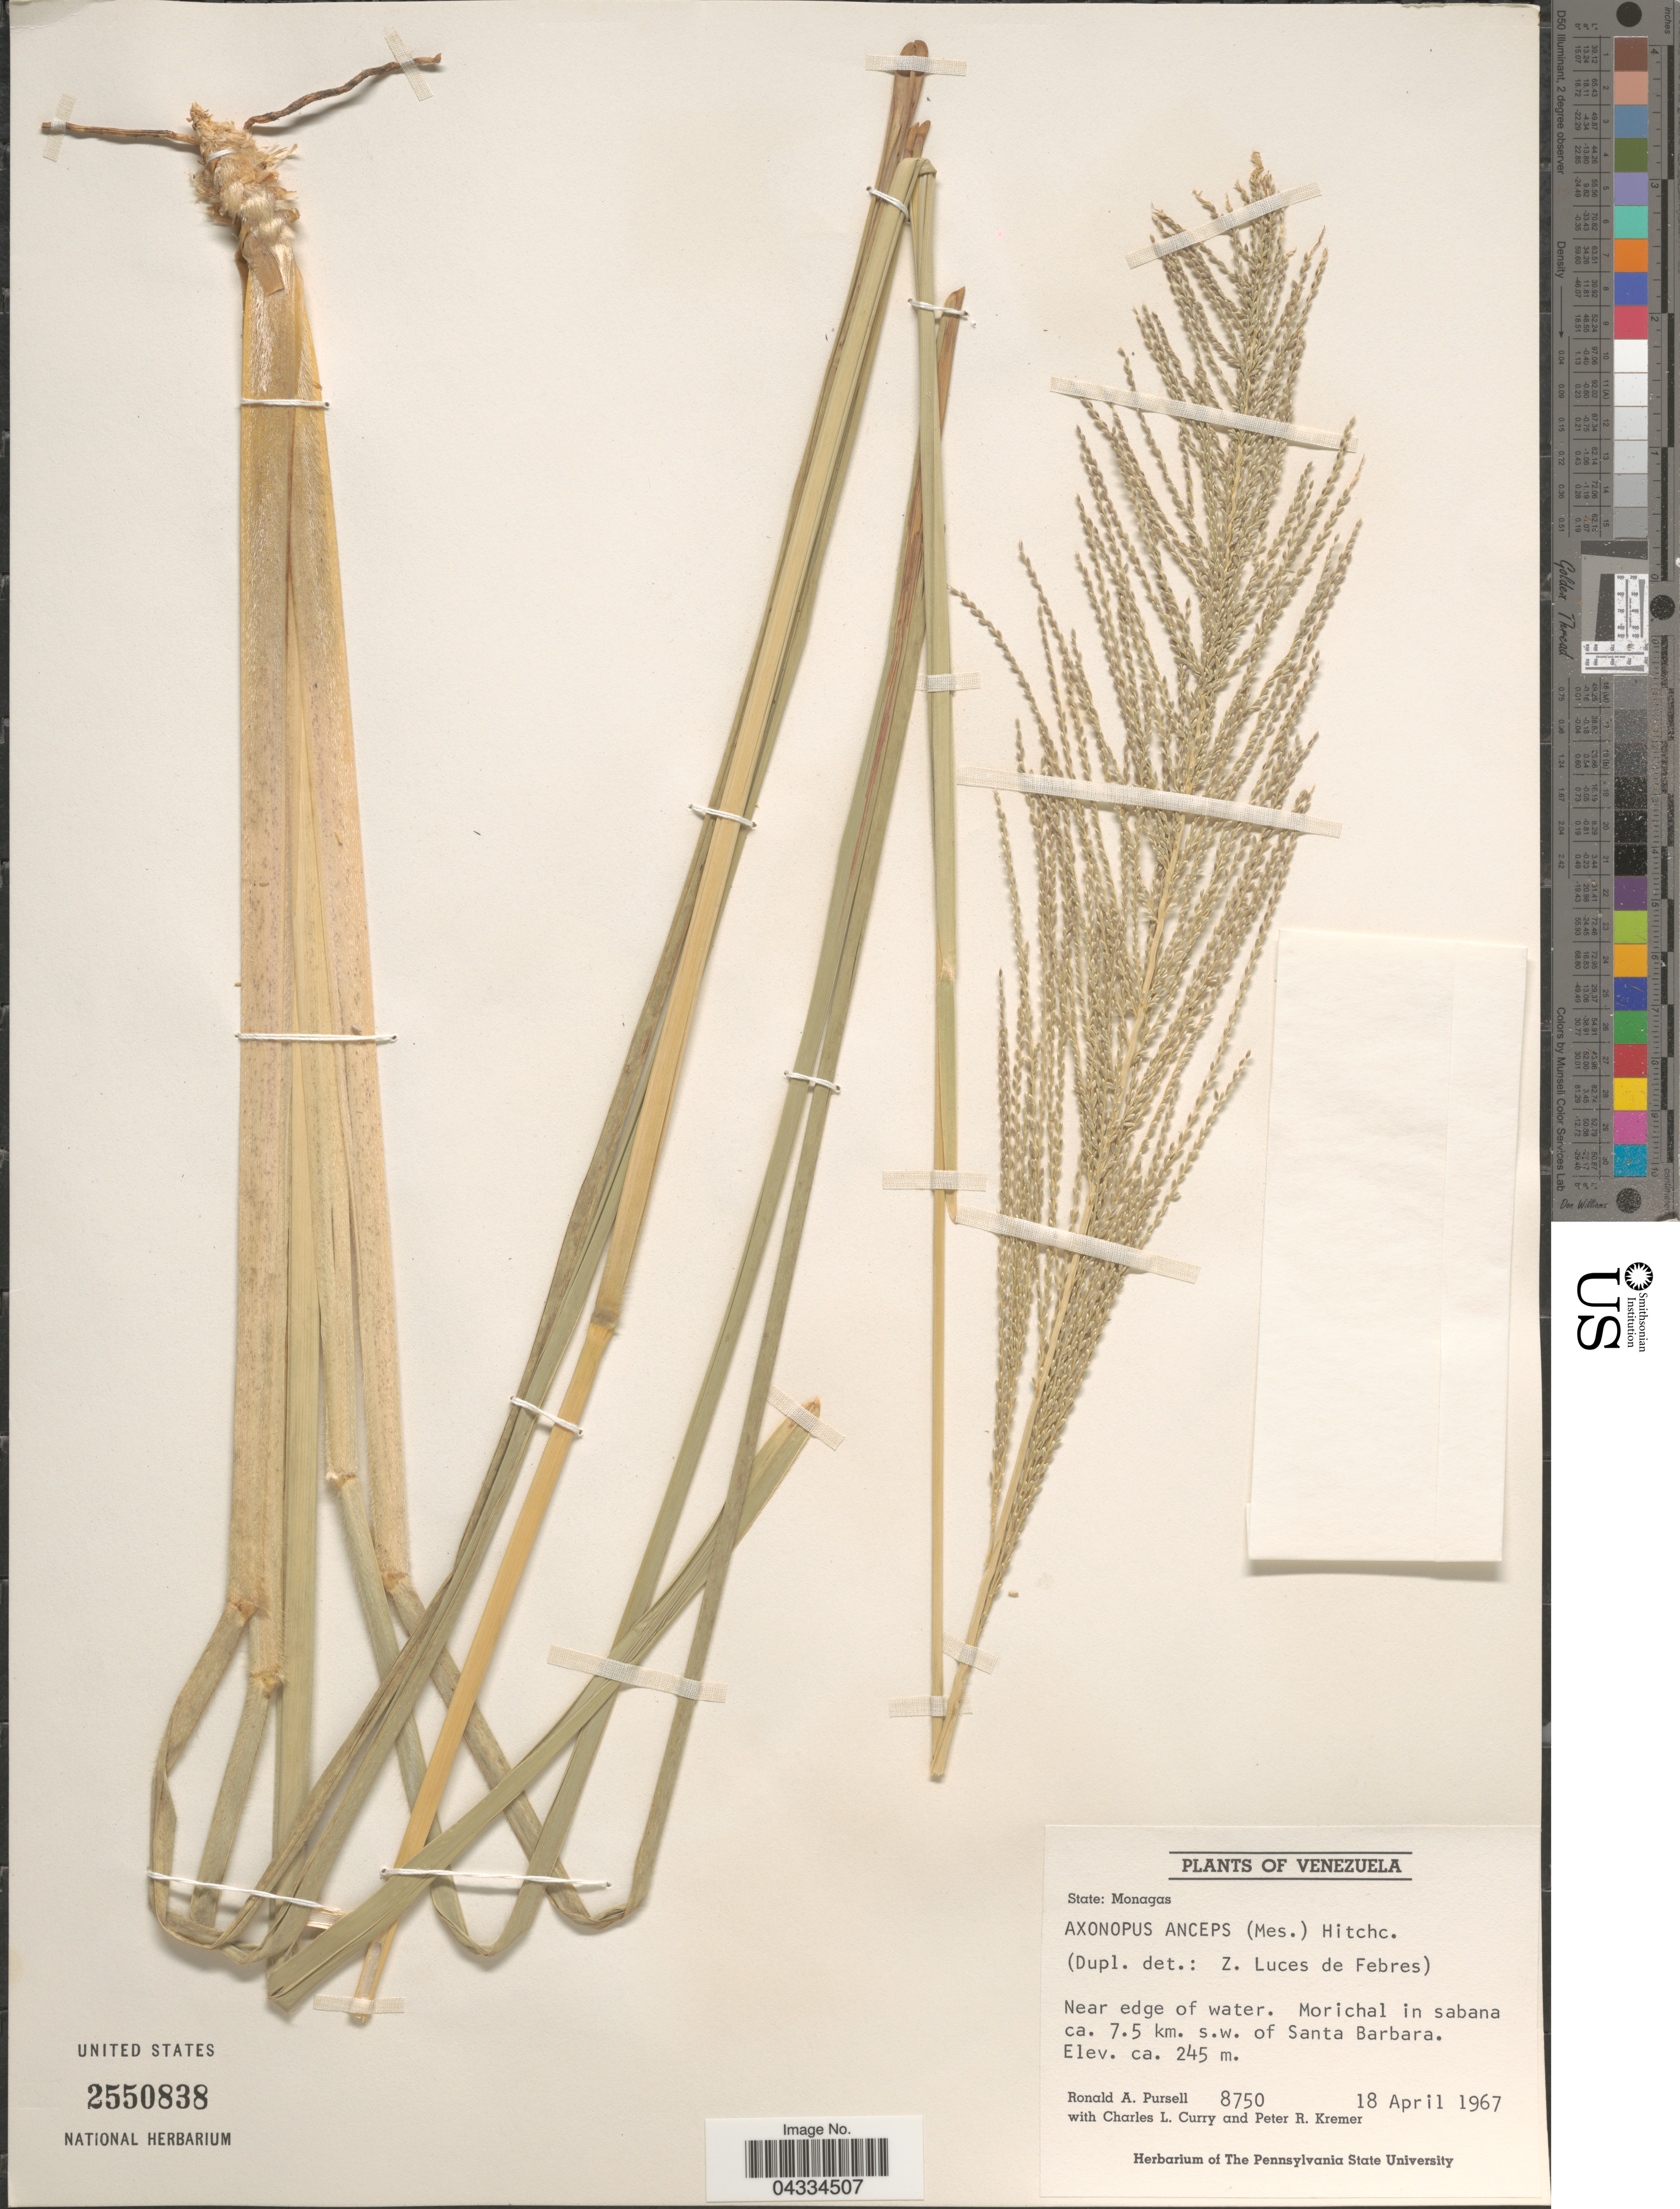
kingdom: Plantae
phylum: Tracheophyta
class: Liliopsida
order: Poales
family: Poaceae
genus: Axonopus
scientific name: Axonopus anceps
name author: (Mez) Hitchc.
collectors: R. A. Pursell, C. L. Curry & P. Kremer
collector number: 8750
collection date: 1967-04-18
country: Venezuela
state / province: Monagas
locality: Near edge of water. Morichal in sabana ca. 7.5 km. s.w. of Santa Barbara.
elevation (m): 245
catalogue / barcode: US 2550838